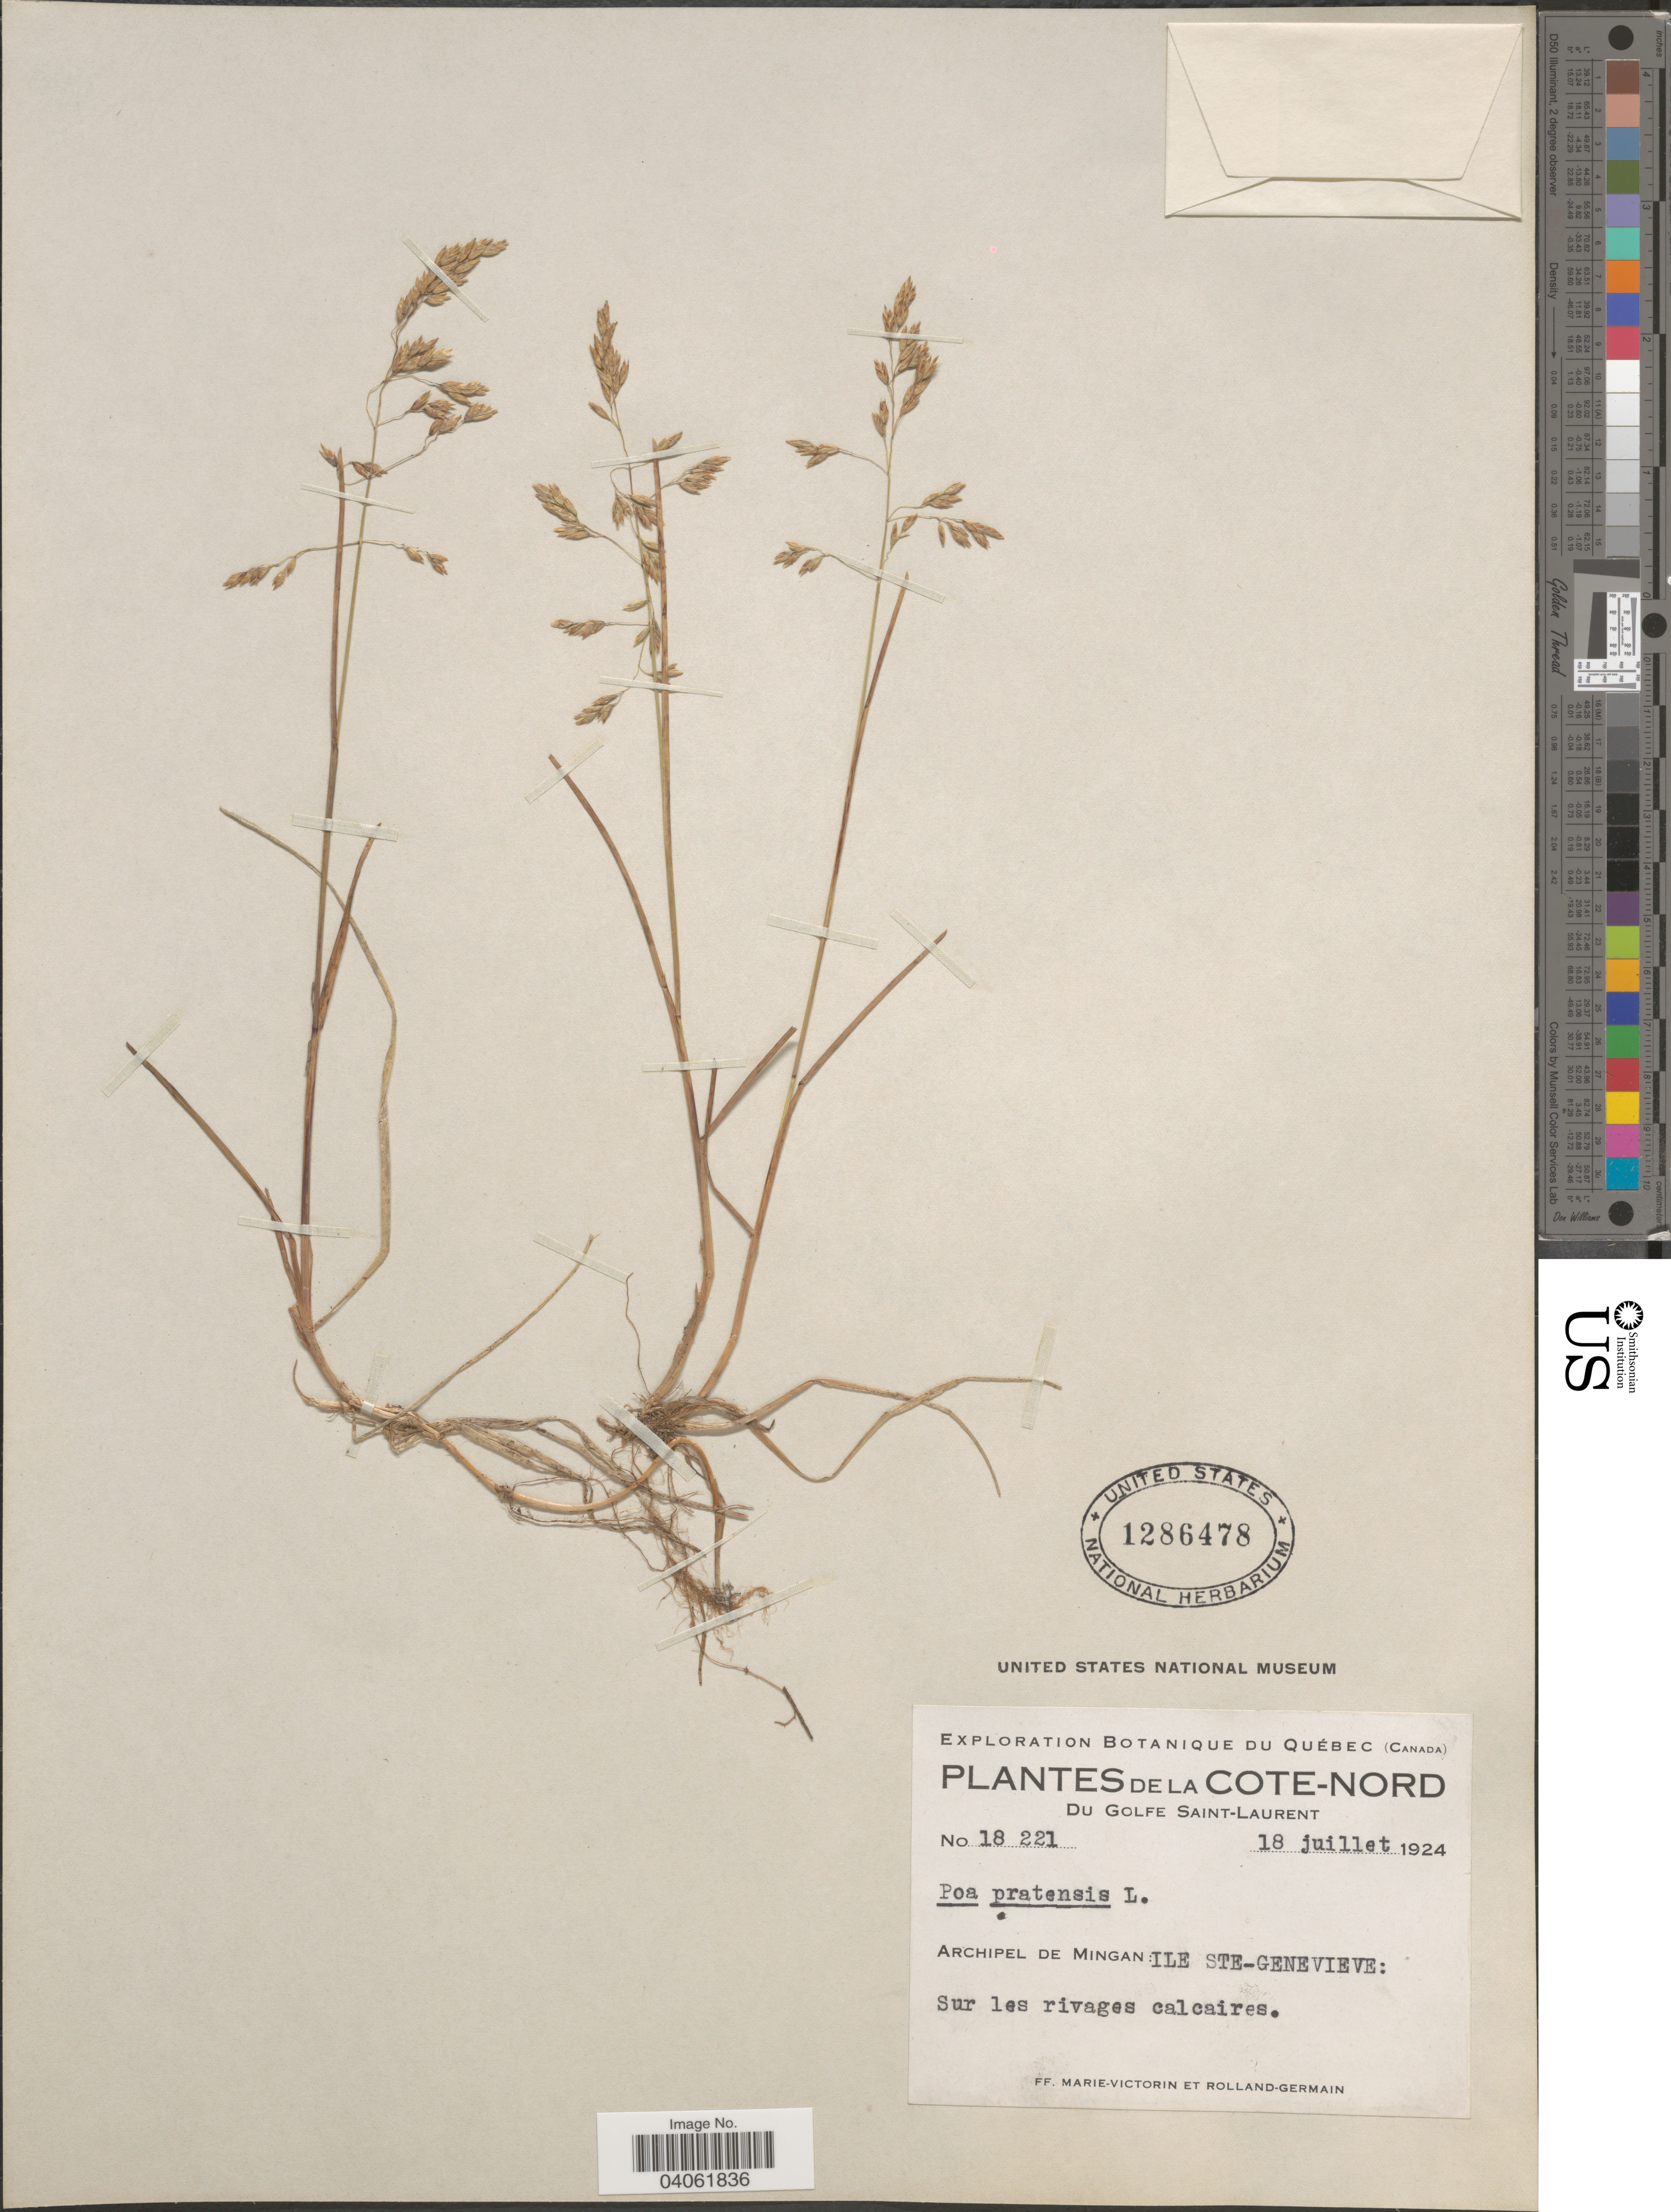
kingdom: Plantae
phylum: Tracheophyta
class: Liliopsida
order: Poales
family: Poaceae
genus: Poa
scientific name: Poa pratensis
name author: L.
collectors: F. Marie-Victorin & Rolland-Germain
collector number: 18221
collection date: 1924-07-18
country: Canada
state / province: Quebec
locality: La Cote-Nord. Du Golfe Saint-Laurent. Archipel de Mingan: Ile Ste-Genevieve: Sur les rivages calcaires.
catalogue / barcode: US 1286478